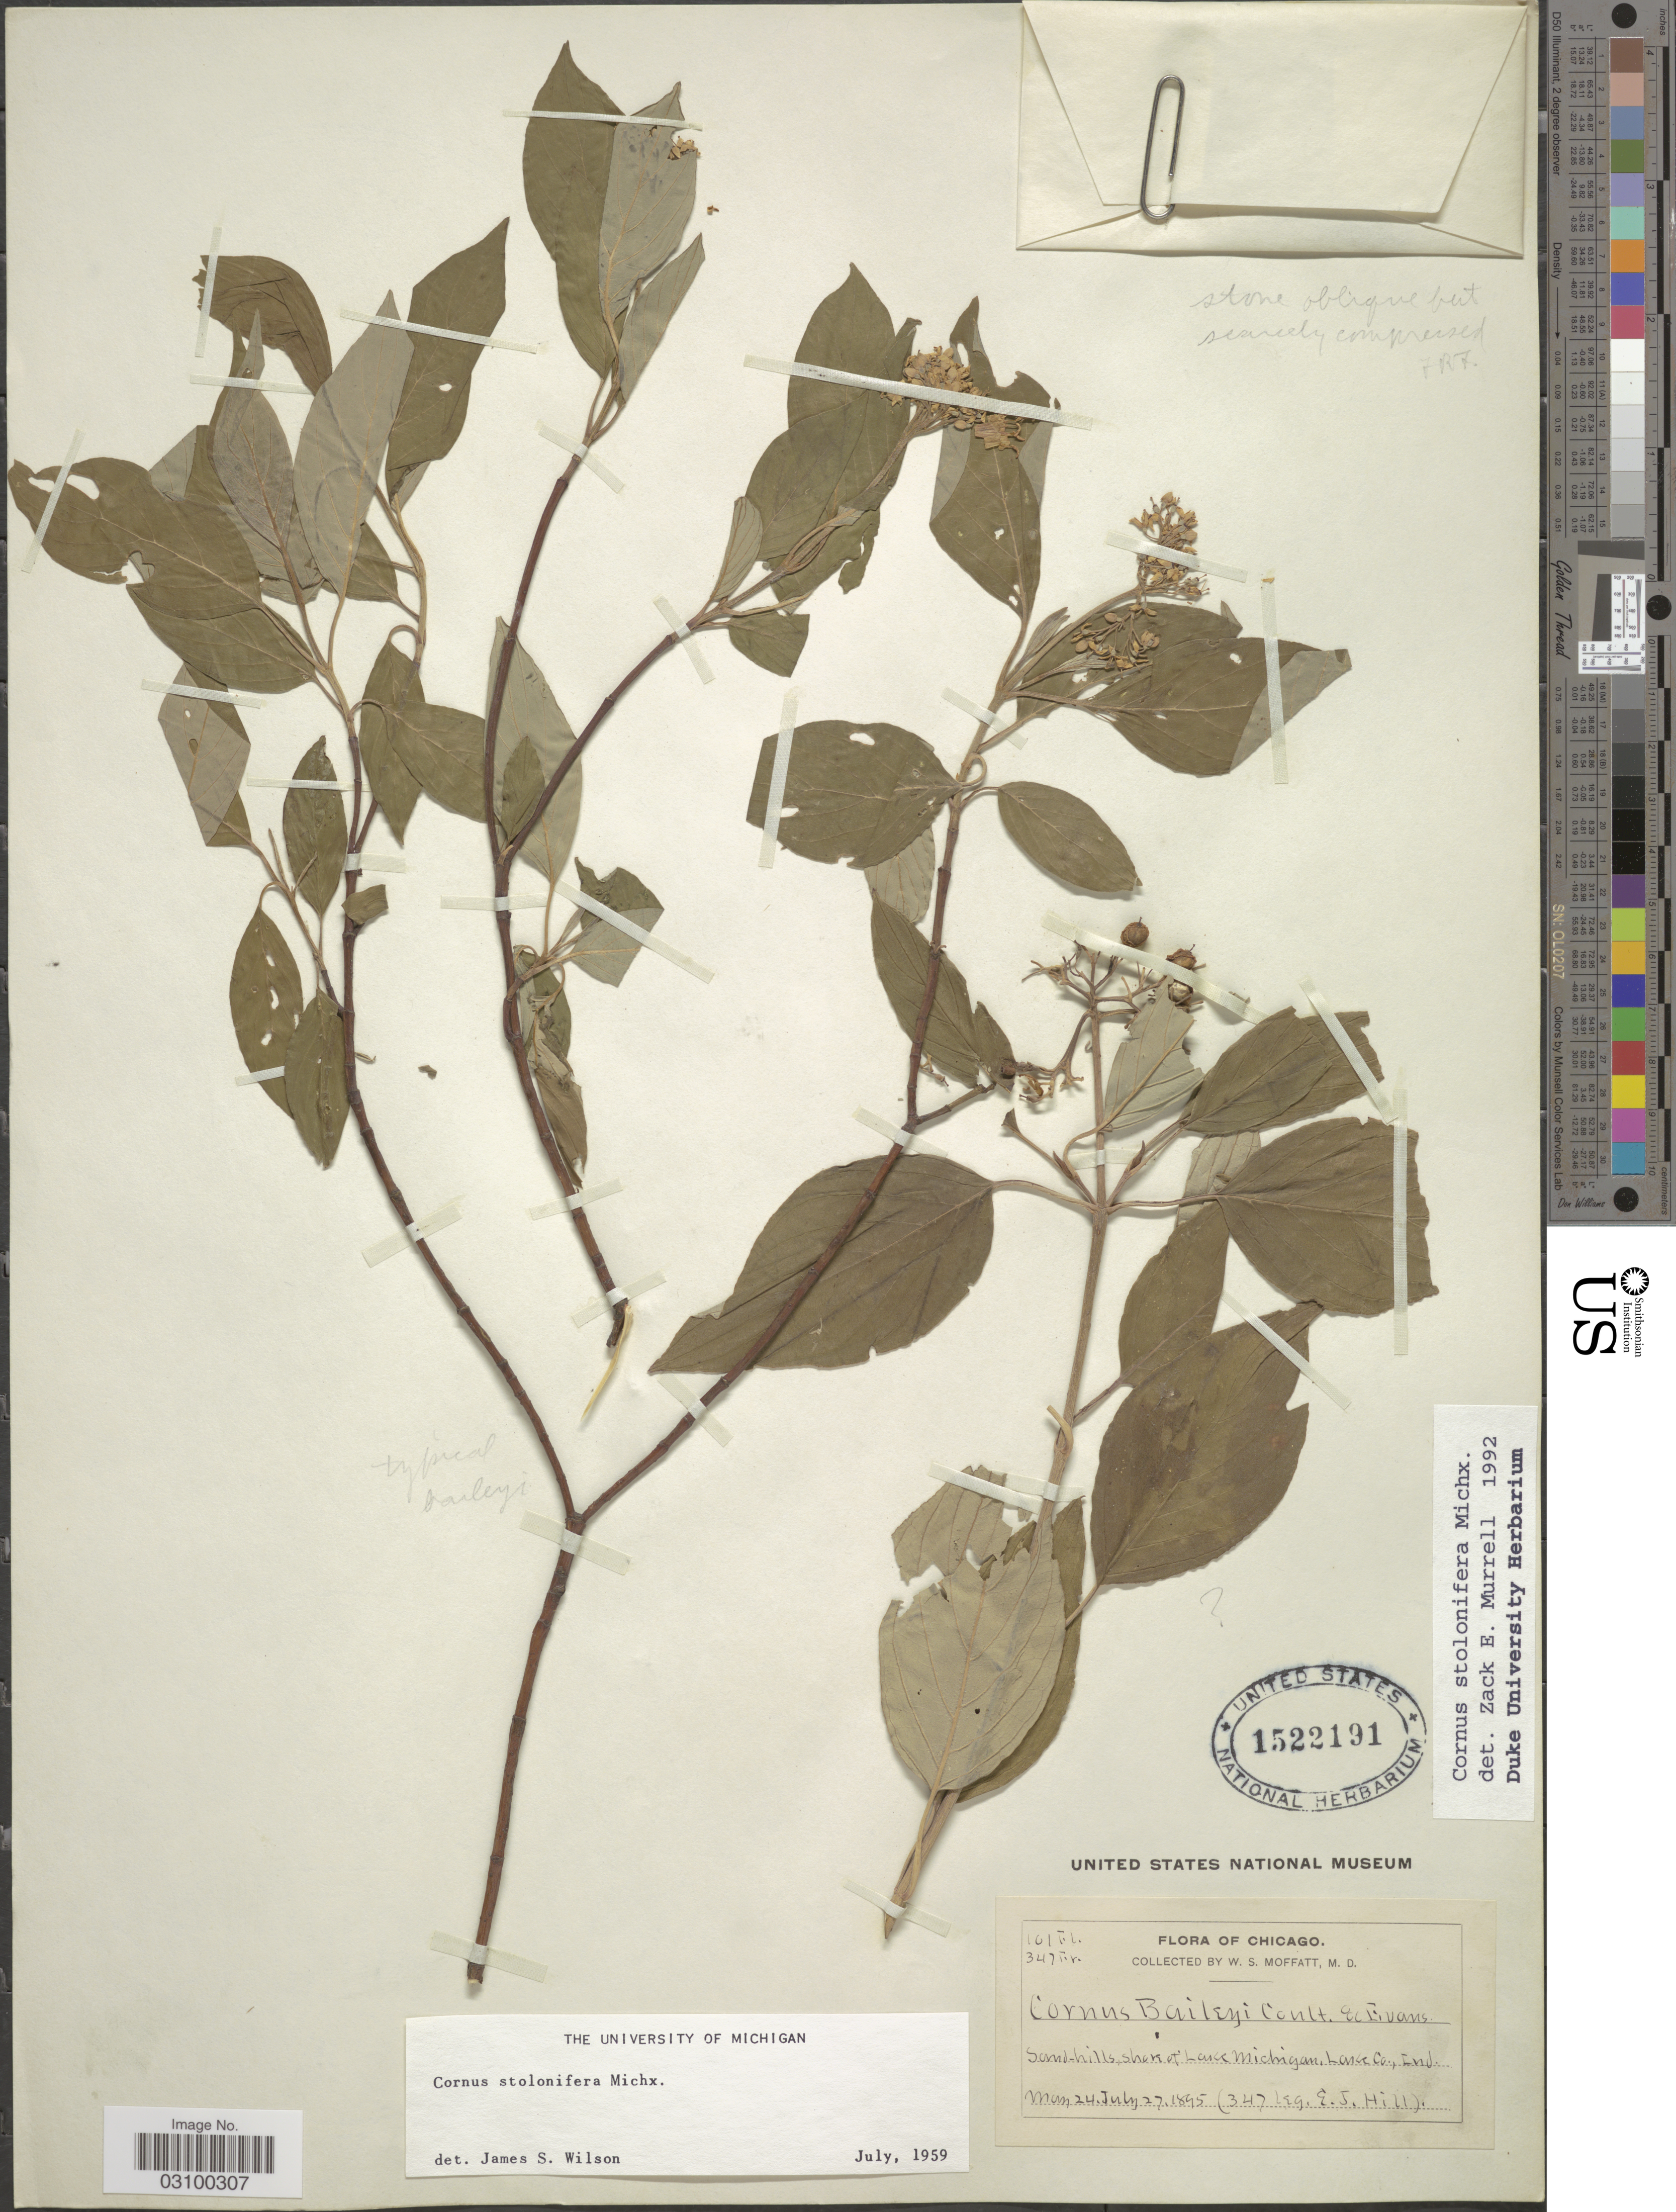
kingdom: Plantae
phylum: Tracheophyta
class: Magnoliopsida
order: Cornales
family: Cornaceae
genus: Cornus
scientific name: Cornus sericea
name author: L.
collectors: W. Moffatt & E. J. Hill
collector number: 347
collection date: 1895-05-24/1895-07-27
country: United States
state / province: Indiana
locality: Chicago. Shore of Lake Michigan, Lake Co., Ind.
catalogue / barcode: US 1522191